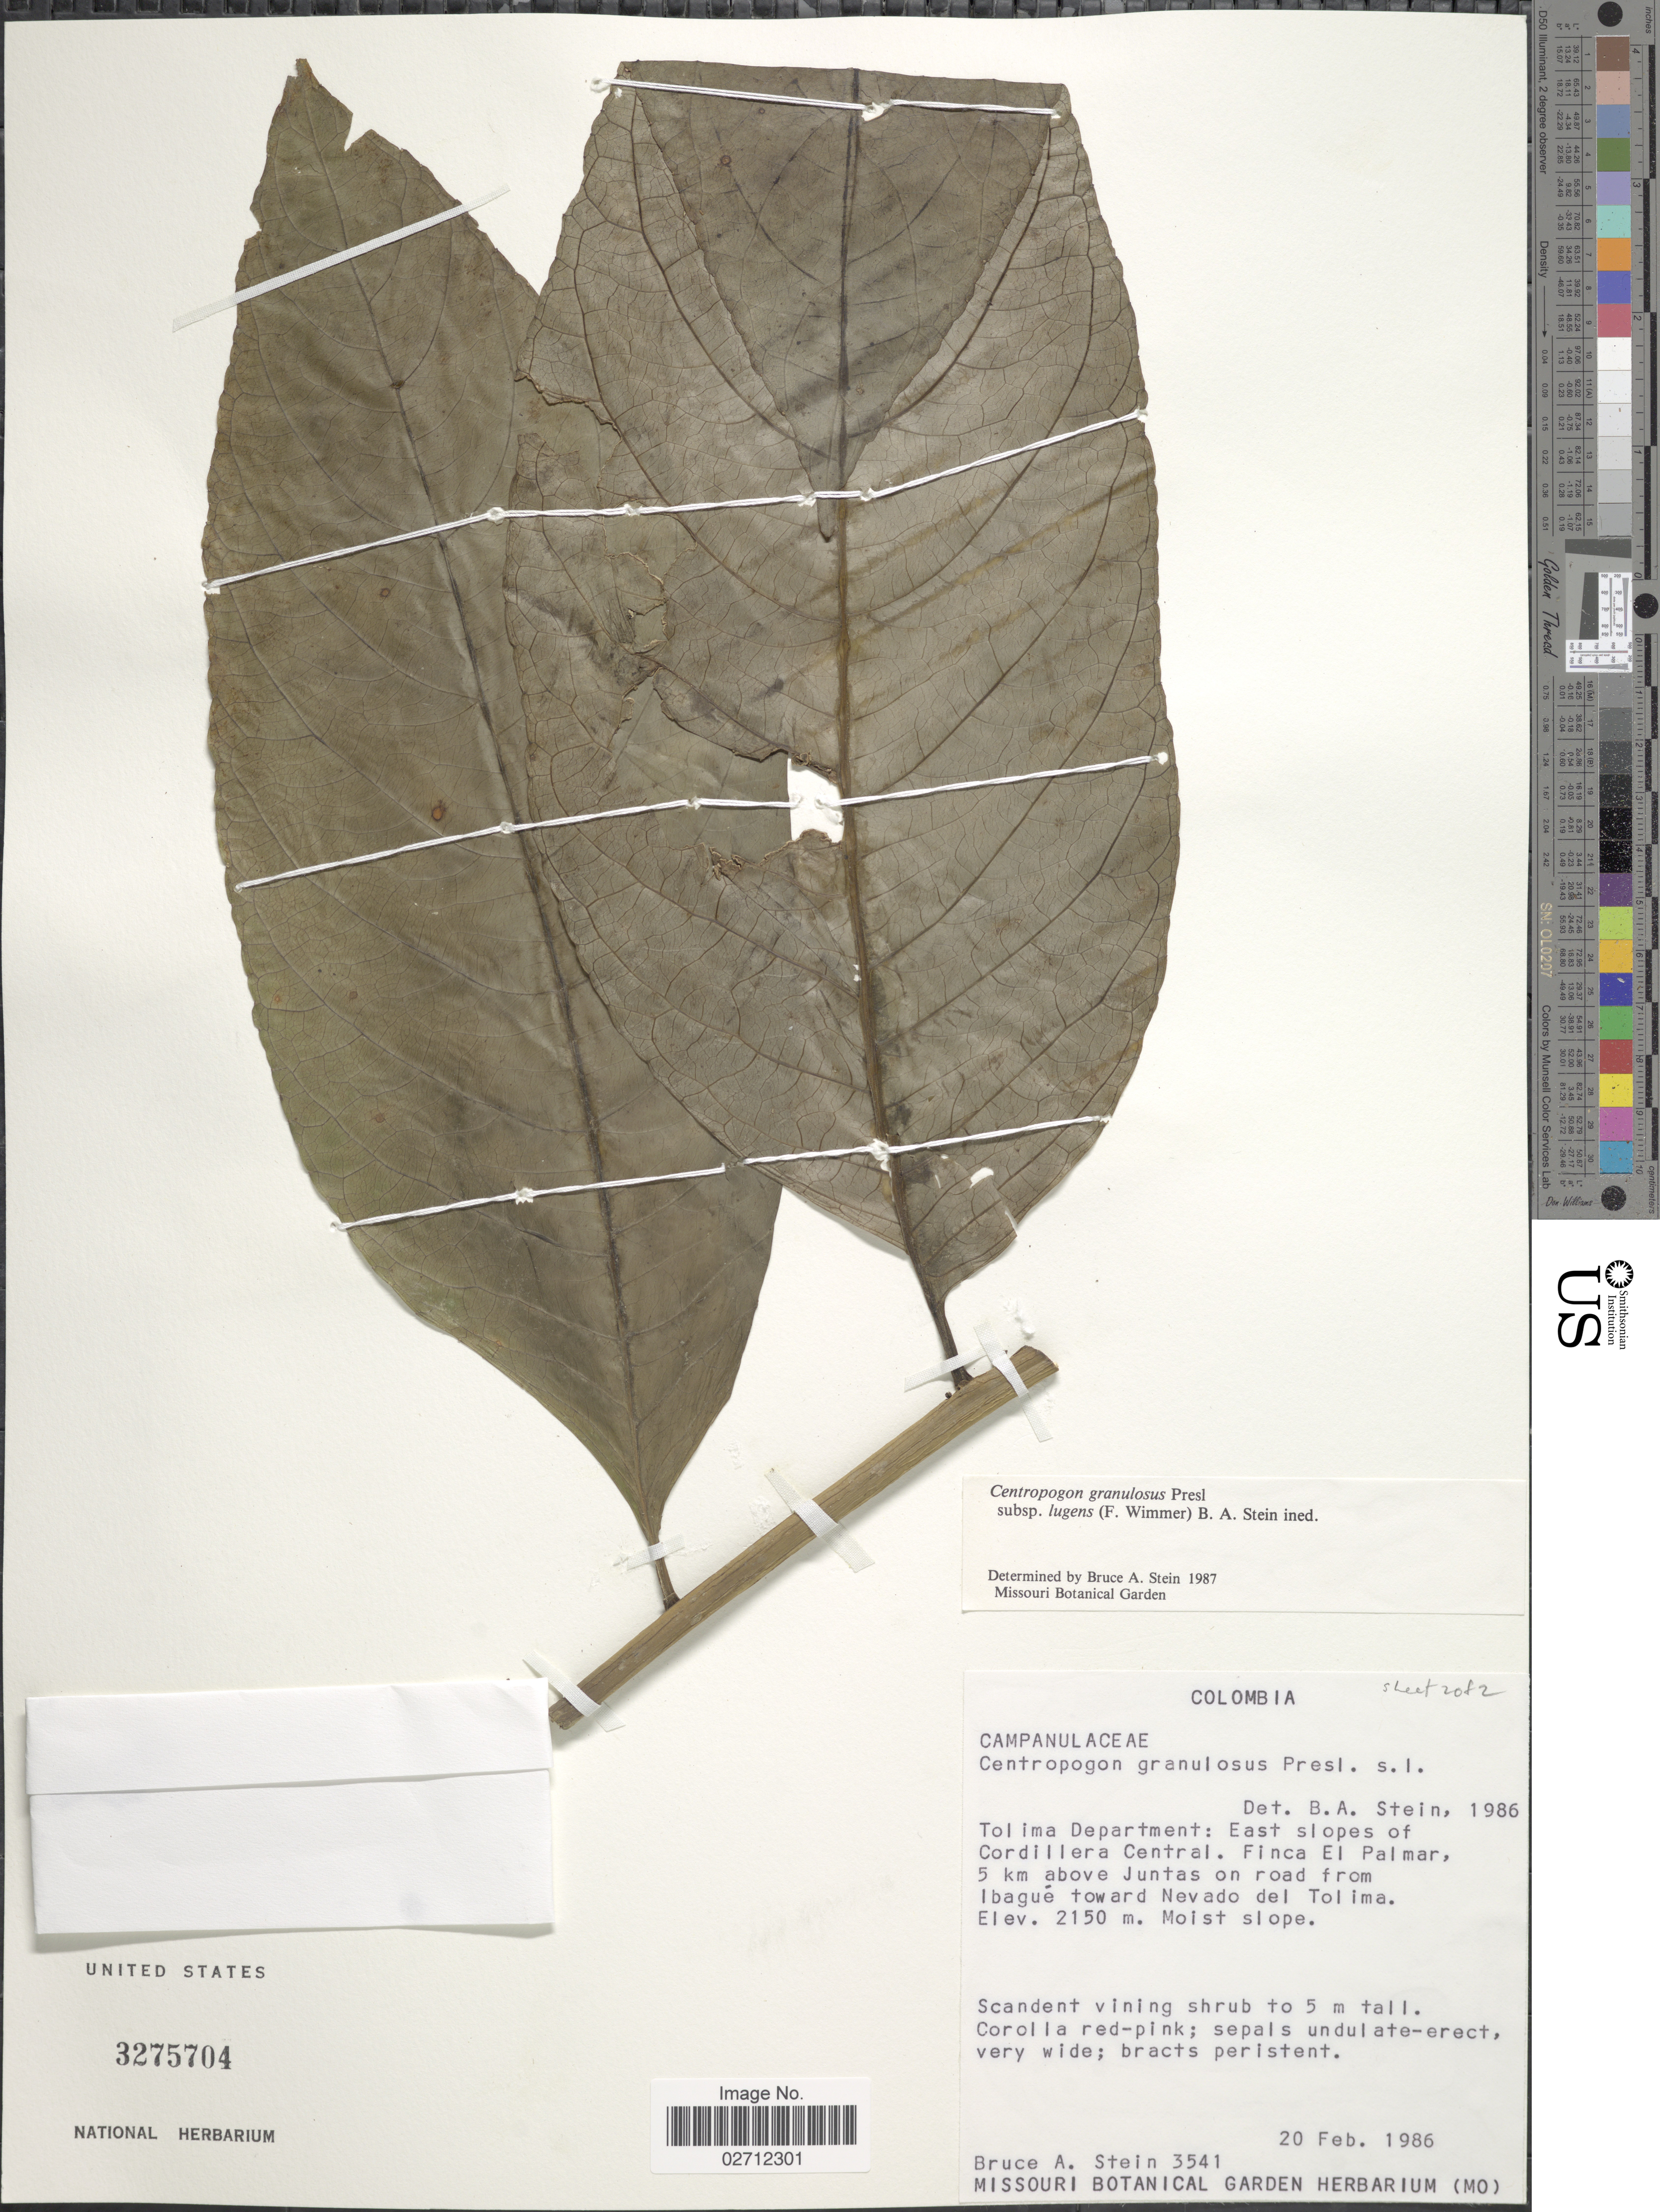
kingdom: Plantae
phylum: Tracheophyta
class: Magnoliopsida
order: Asterales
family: Campanulaceae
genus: Centropogon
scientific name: Centropogon granulosus subsp. lugens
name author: B.A. Stein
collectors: B. A. Stein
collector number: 3541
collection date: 1986-02-20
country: Colombia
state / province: Tolima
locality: Tolima Department: East slopes of Cordillera Central. Finca El Palmar, 5 km above Juntas on road from Ibaqué toward Nevado del Tolima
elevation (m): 2150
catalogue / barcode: US 3275704